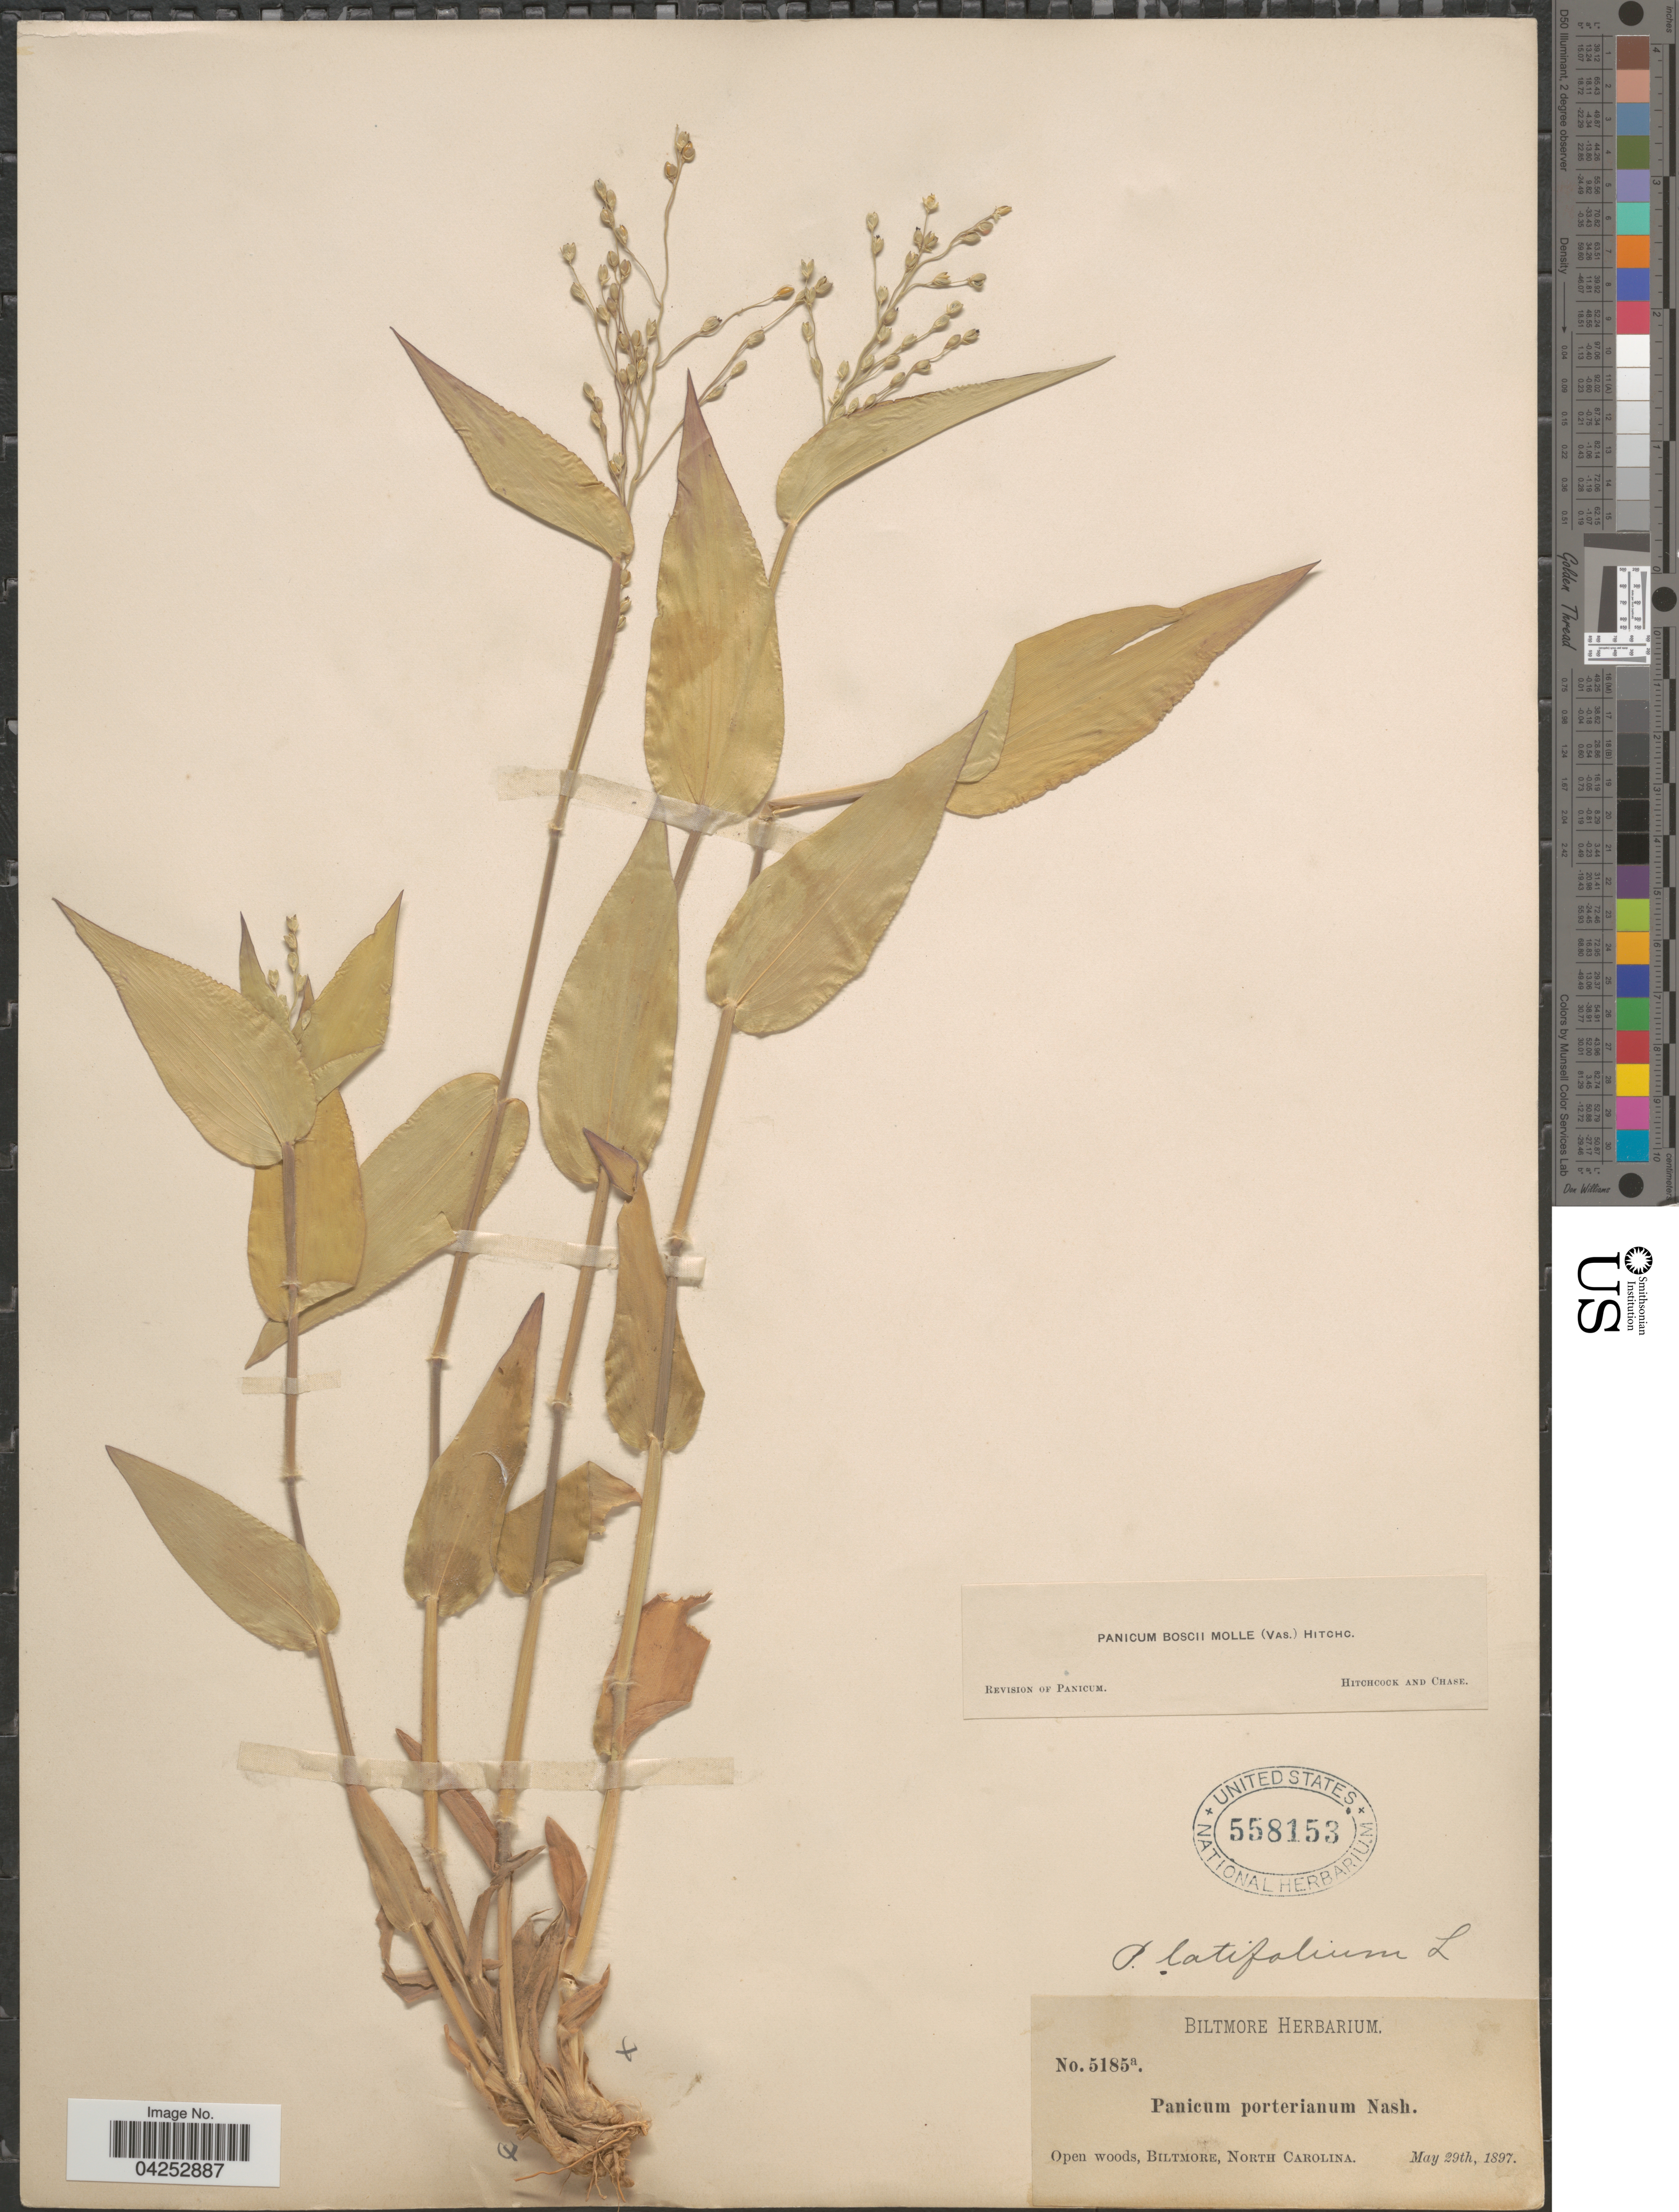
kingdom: Plantae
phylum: Tracheophyta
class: Liliopsida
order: Poales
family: Poaceae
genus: Dichanthelium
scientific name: Dichanthelium boscii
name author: (Poir.) Gould & C.A. Clark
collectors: ex herb. Biltmore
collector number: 5185a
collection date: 1897-05-29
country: United States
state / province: North Carolina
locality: Open woods, Biltmore.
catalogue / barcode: US 558153